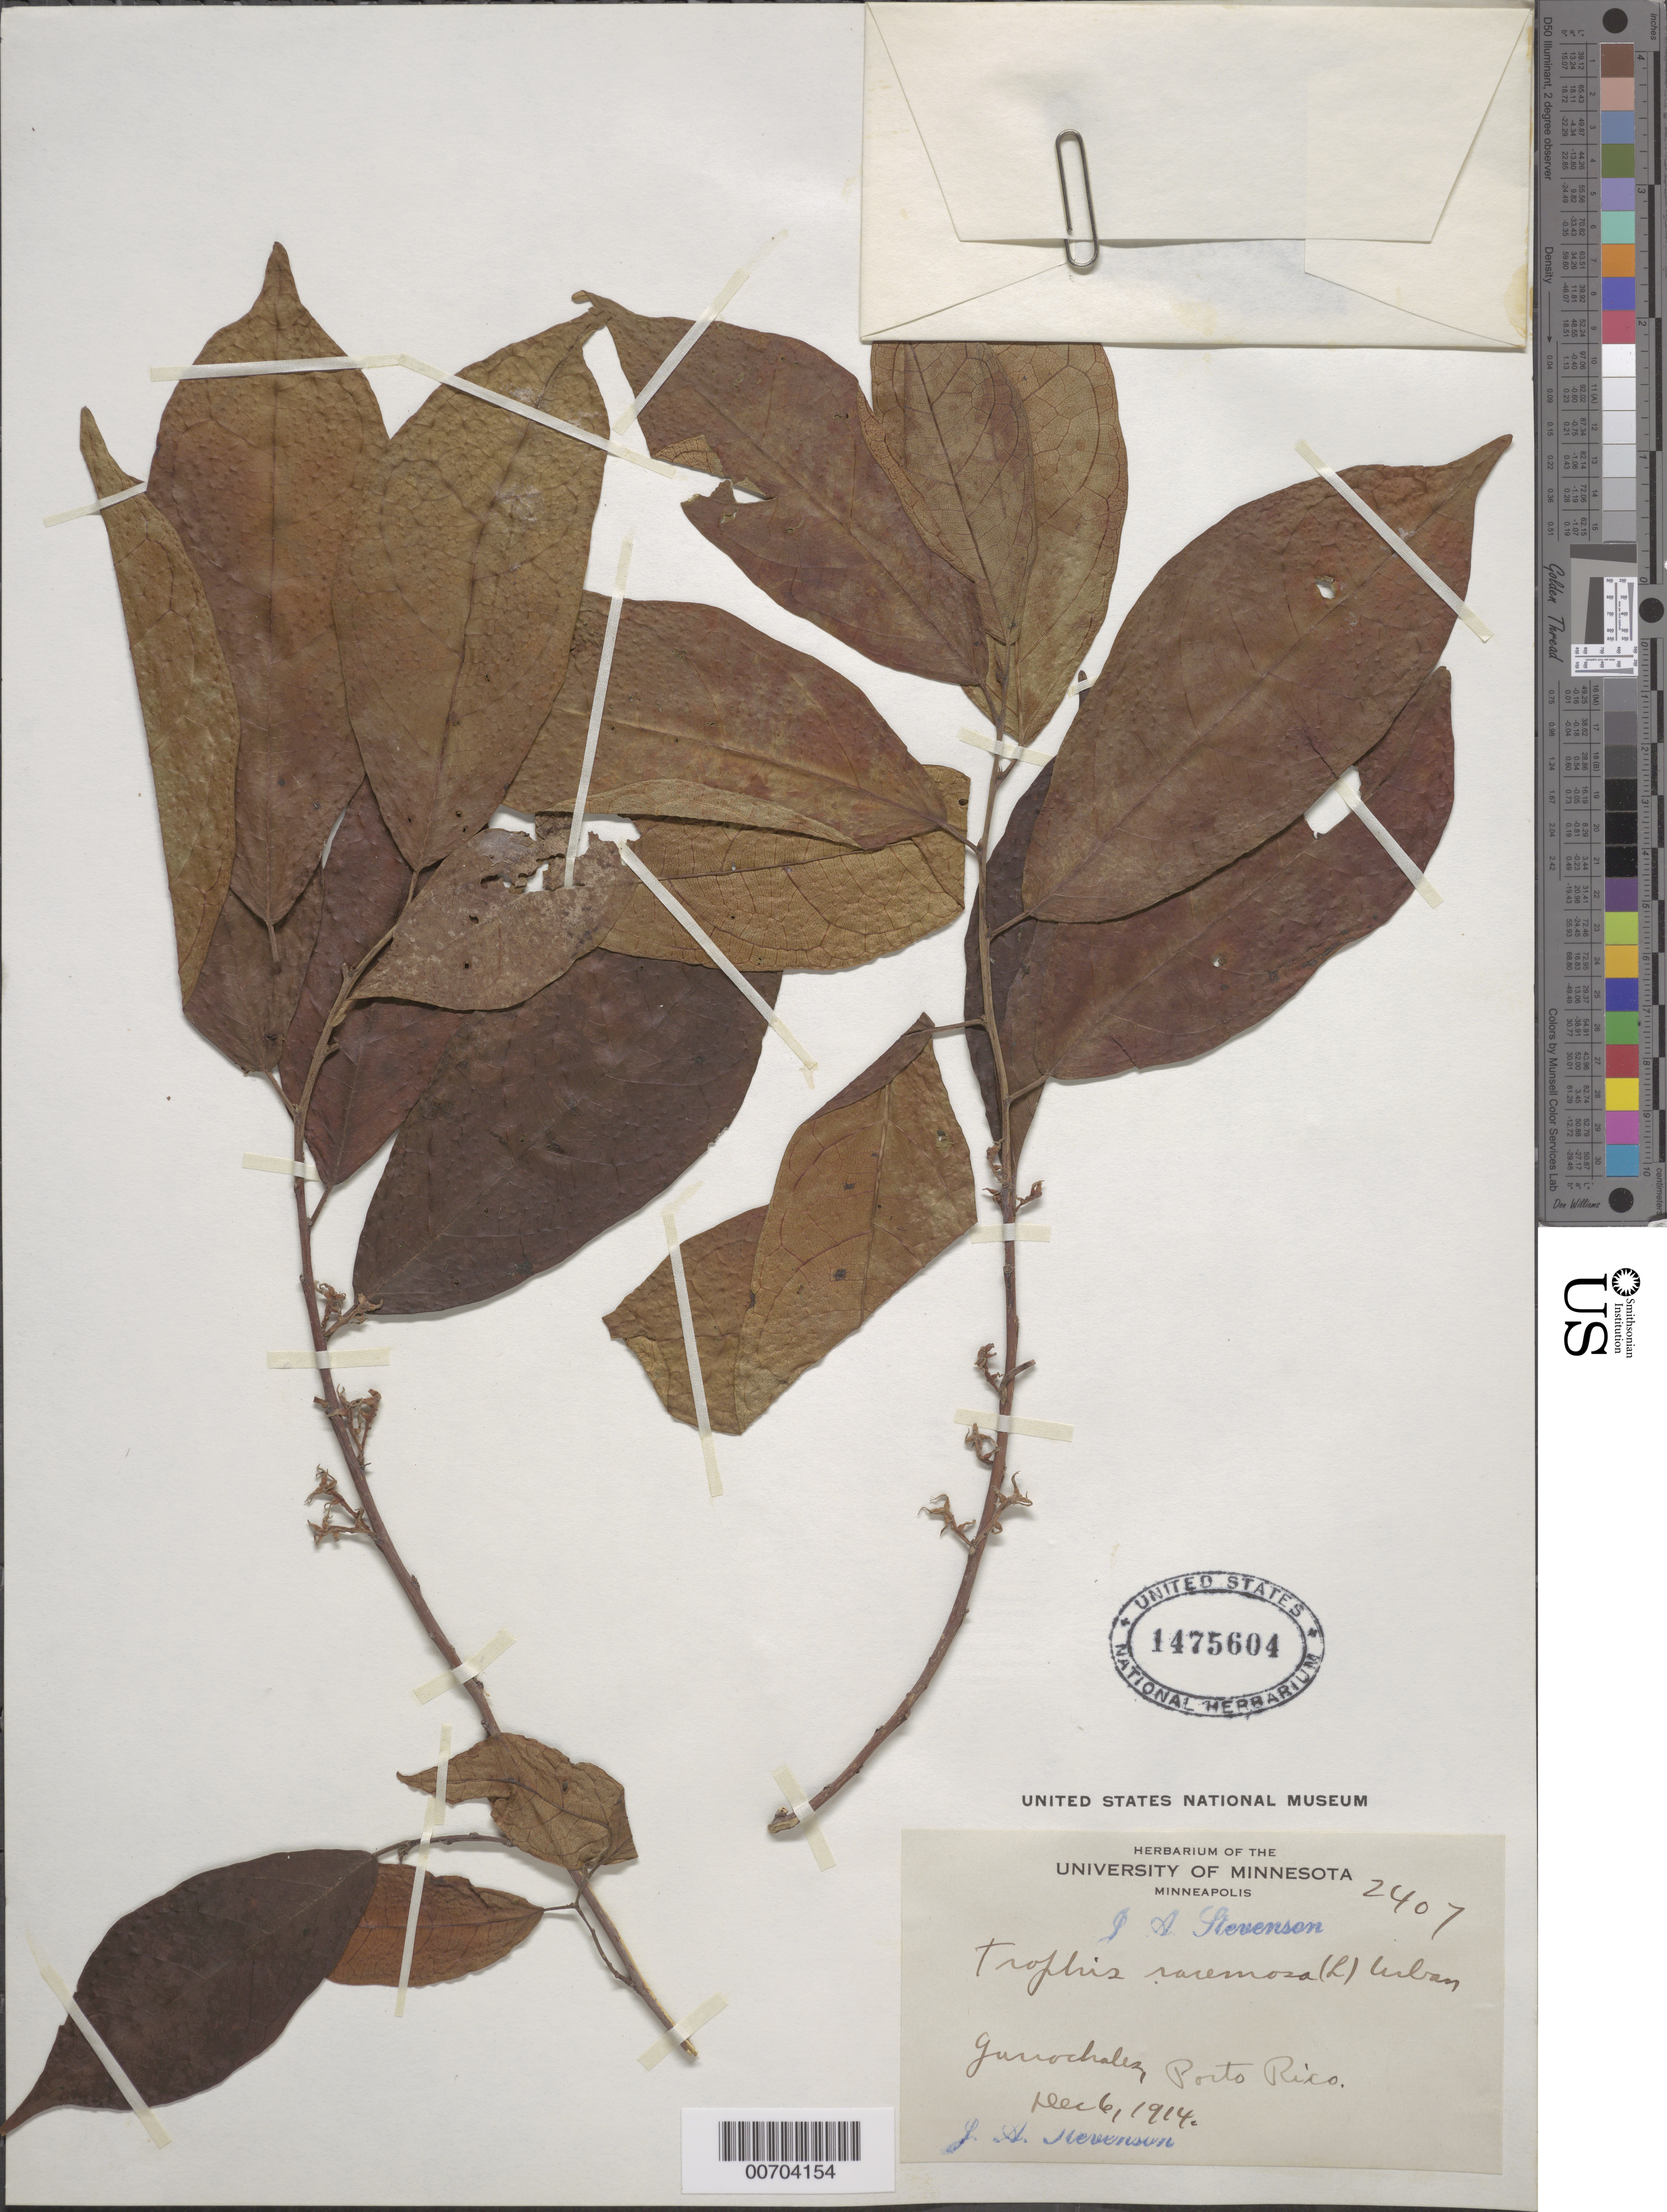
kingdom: Plantae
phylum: Tracheophyta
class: Magnoliopsida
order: Rosales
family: Moraceae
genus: Trophis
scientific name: Trophis racemosa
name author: (L.) Urb.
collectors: J. Stevenson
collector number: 2407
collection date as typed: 06 Dec 1914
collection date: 1914-12-06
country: Puerto Rico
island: Greater Antilles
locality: Gunochales?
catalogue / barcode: US 1475604